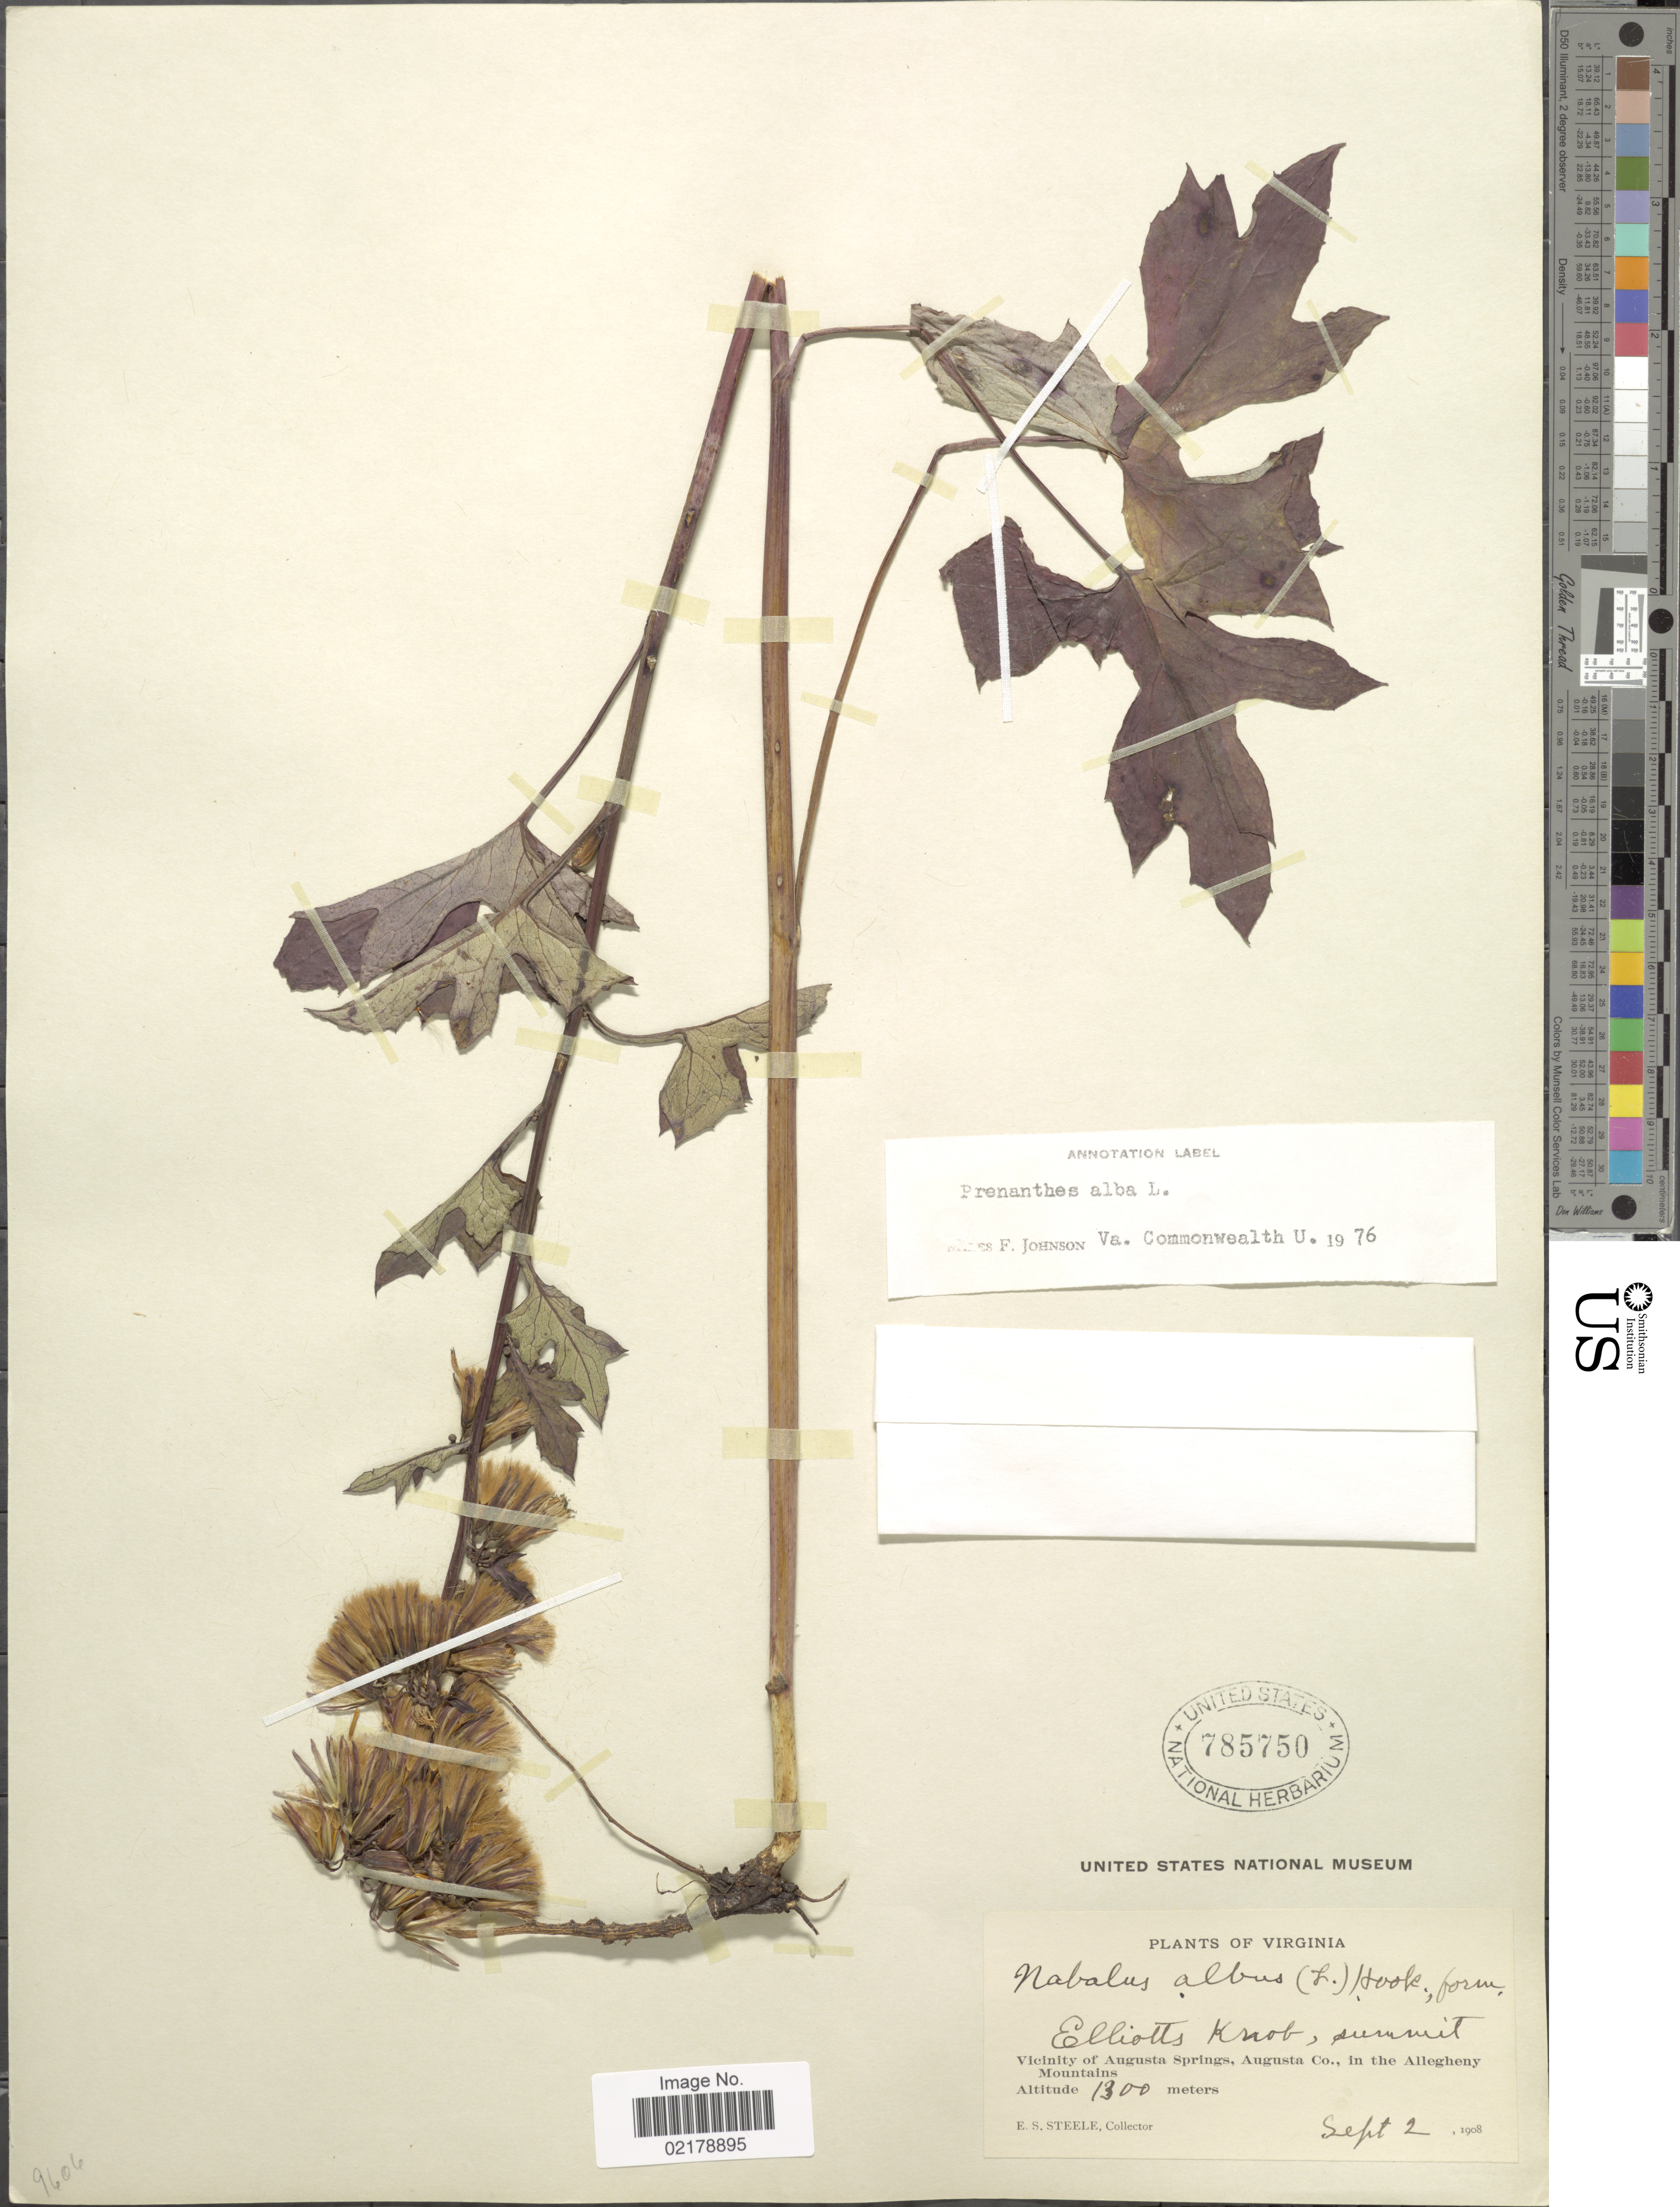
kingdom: Plantae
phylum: Tracheophyta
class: Magnoliopsida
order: Asterales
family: Asteraceae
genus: Nabalus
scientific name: Nabalus albus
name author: (L.) Hook.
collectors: E. Steele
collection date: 1908-09-02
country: United States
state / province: Virginia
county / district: Augusta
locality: Elliotts Knob, summit Vicinity of Augusta Springs, Augusta Co., in the Allegheny Mountains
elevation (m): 1300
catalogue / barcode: US 785750